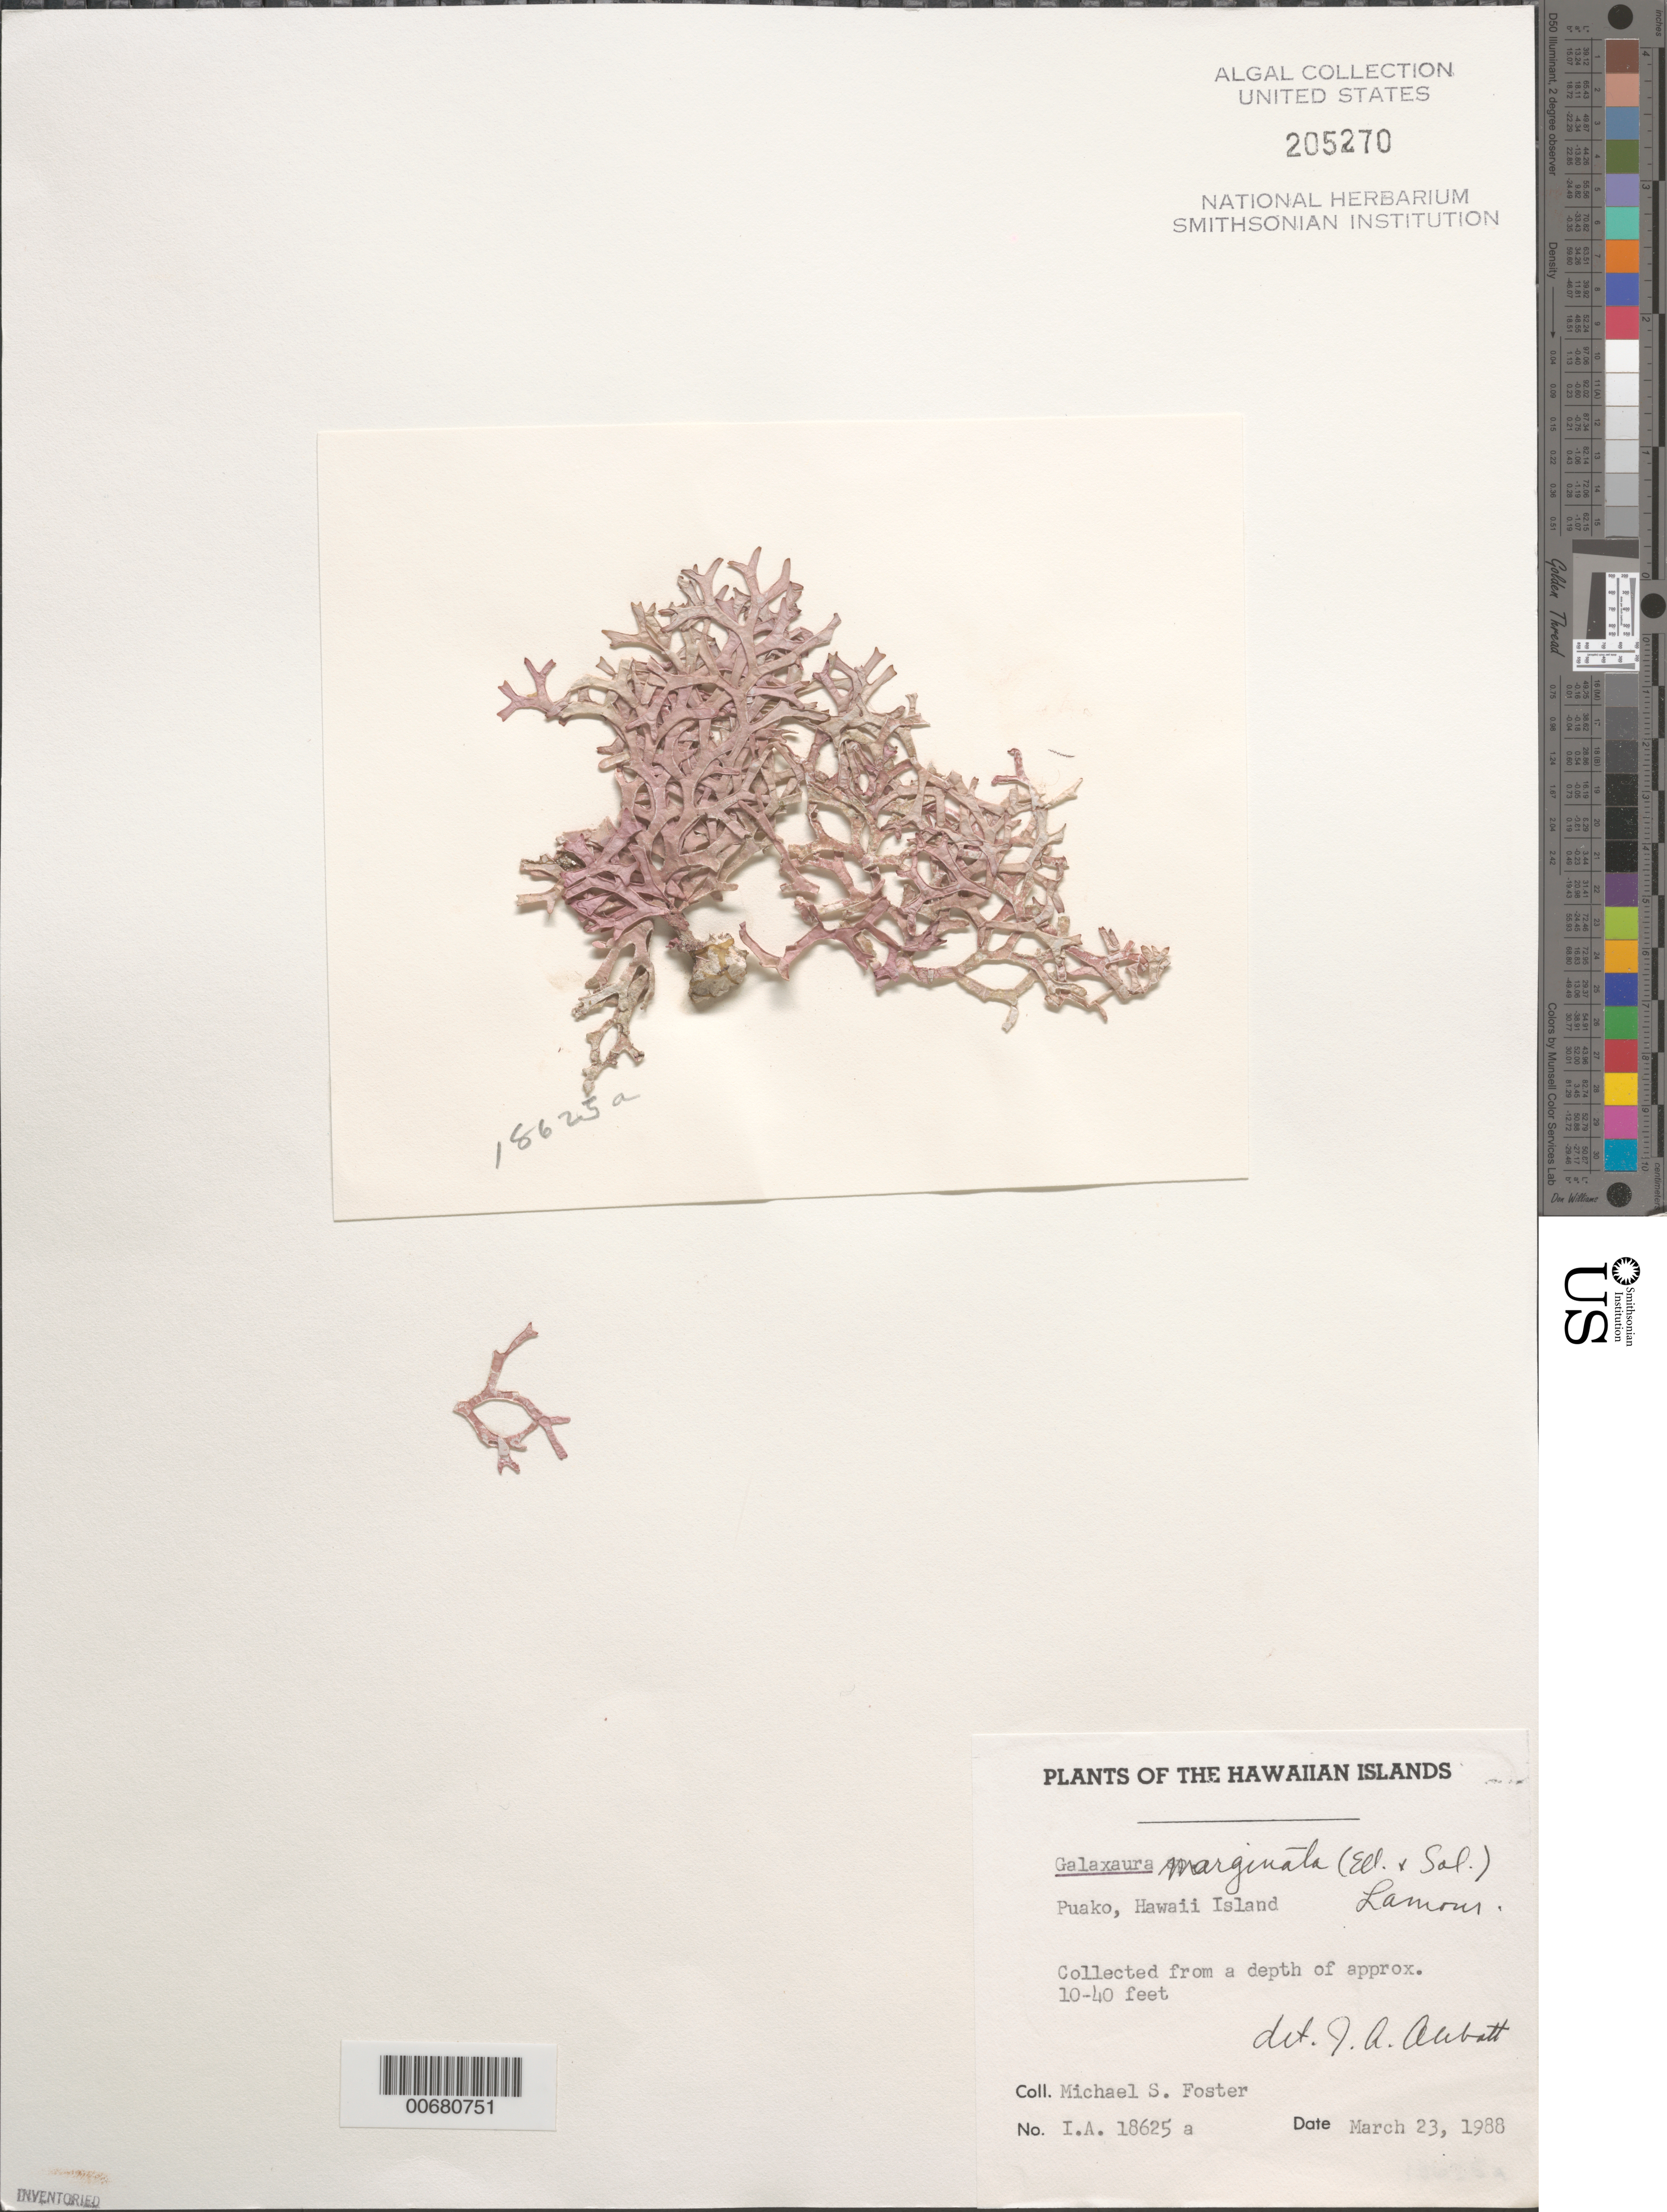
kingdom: Plantae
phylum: Rhodophyta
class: Florideophyceae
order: Nemaliales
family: Galaxauraceae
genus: Galaxaura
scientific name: Galaxaura marginata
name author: (J. Ellis & Sol.) J.V.Lamouroux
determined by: Abbott, Isabella A.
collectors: M. Foster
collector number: IAA 18625a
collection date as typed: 23 Mar 1988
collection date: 1988-03-23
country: United States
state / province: Hawaii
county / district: Hawaii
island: Hawaii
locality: Puako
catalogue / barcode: US 205270